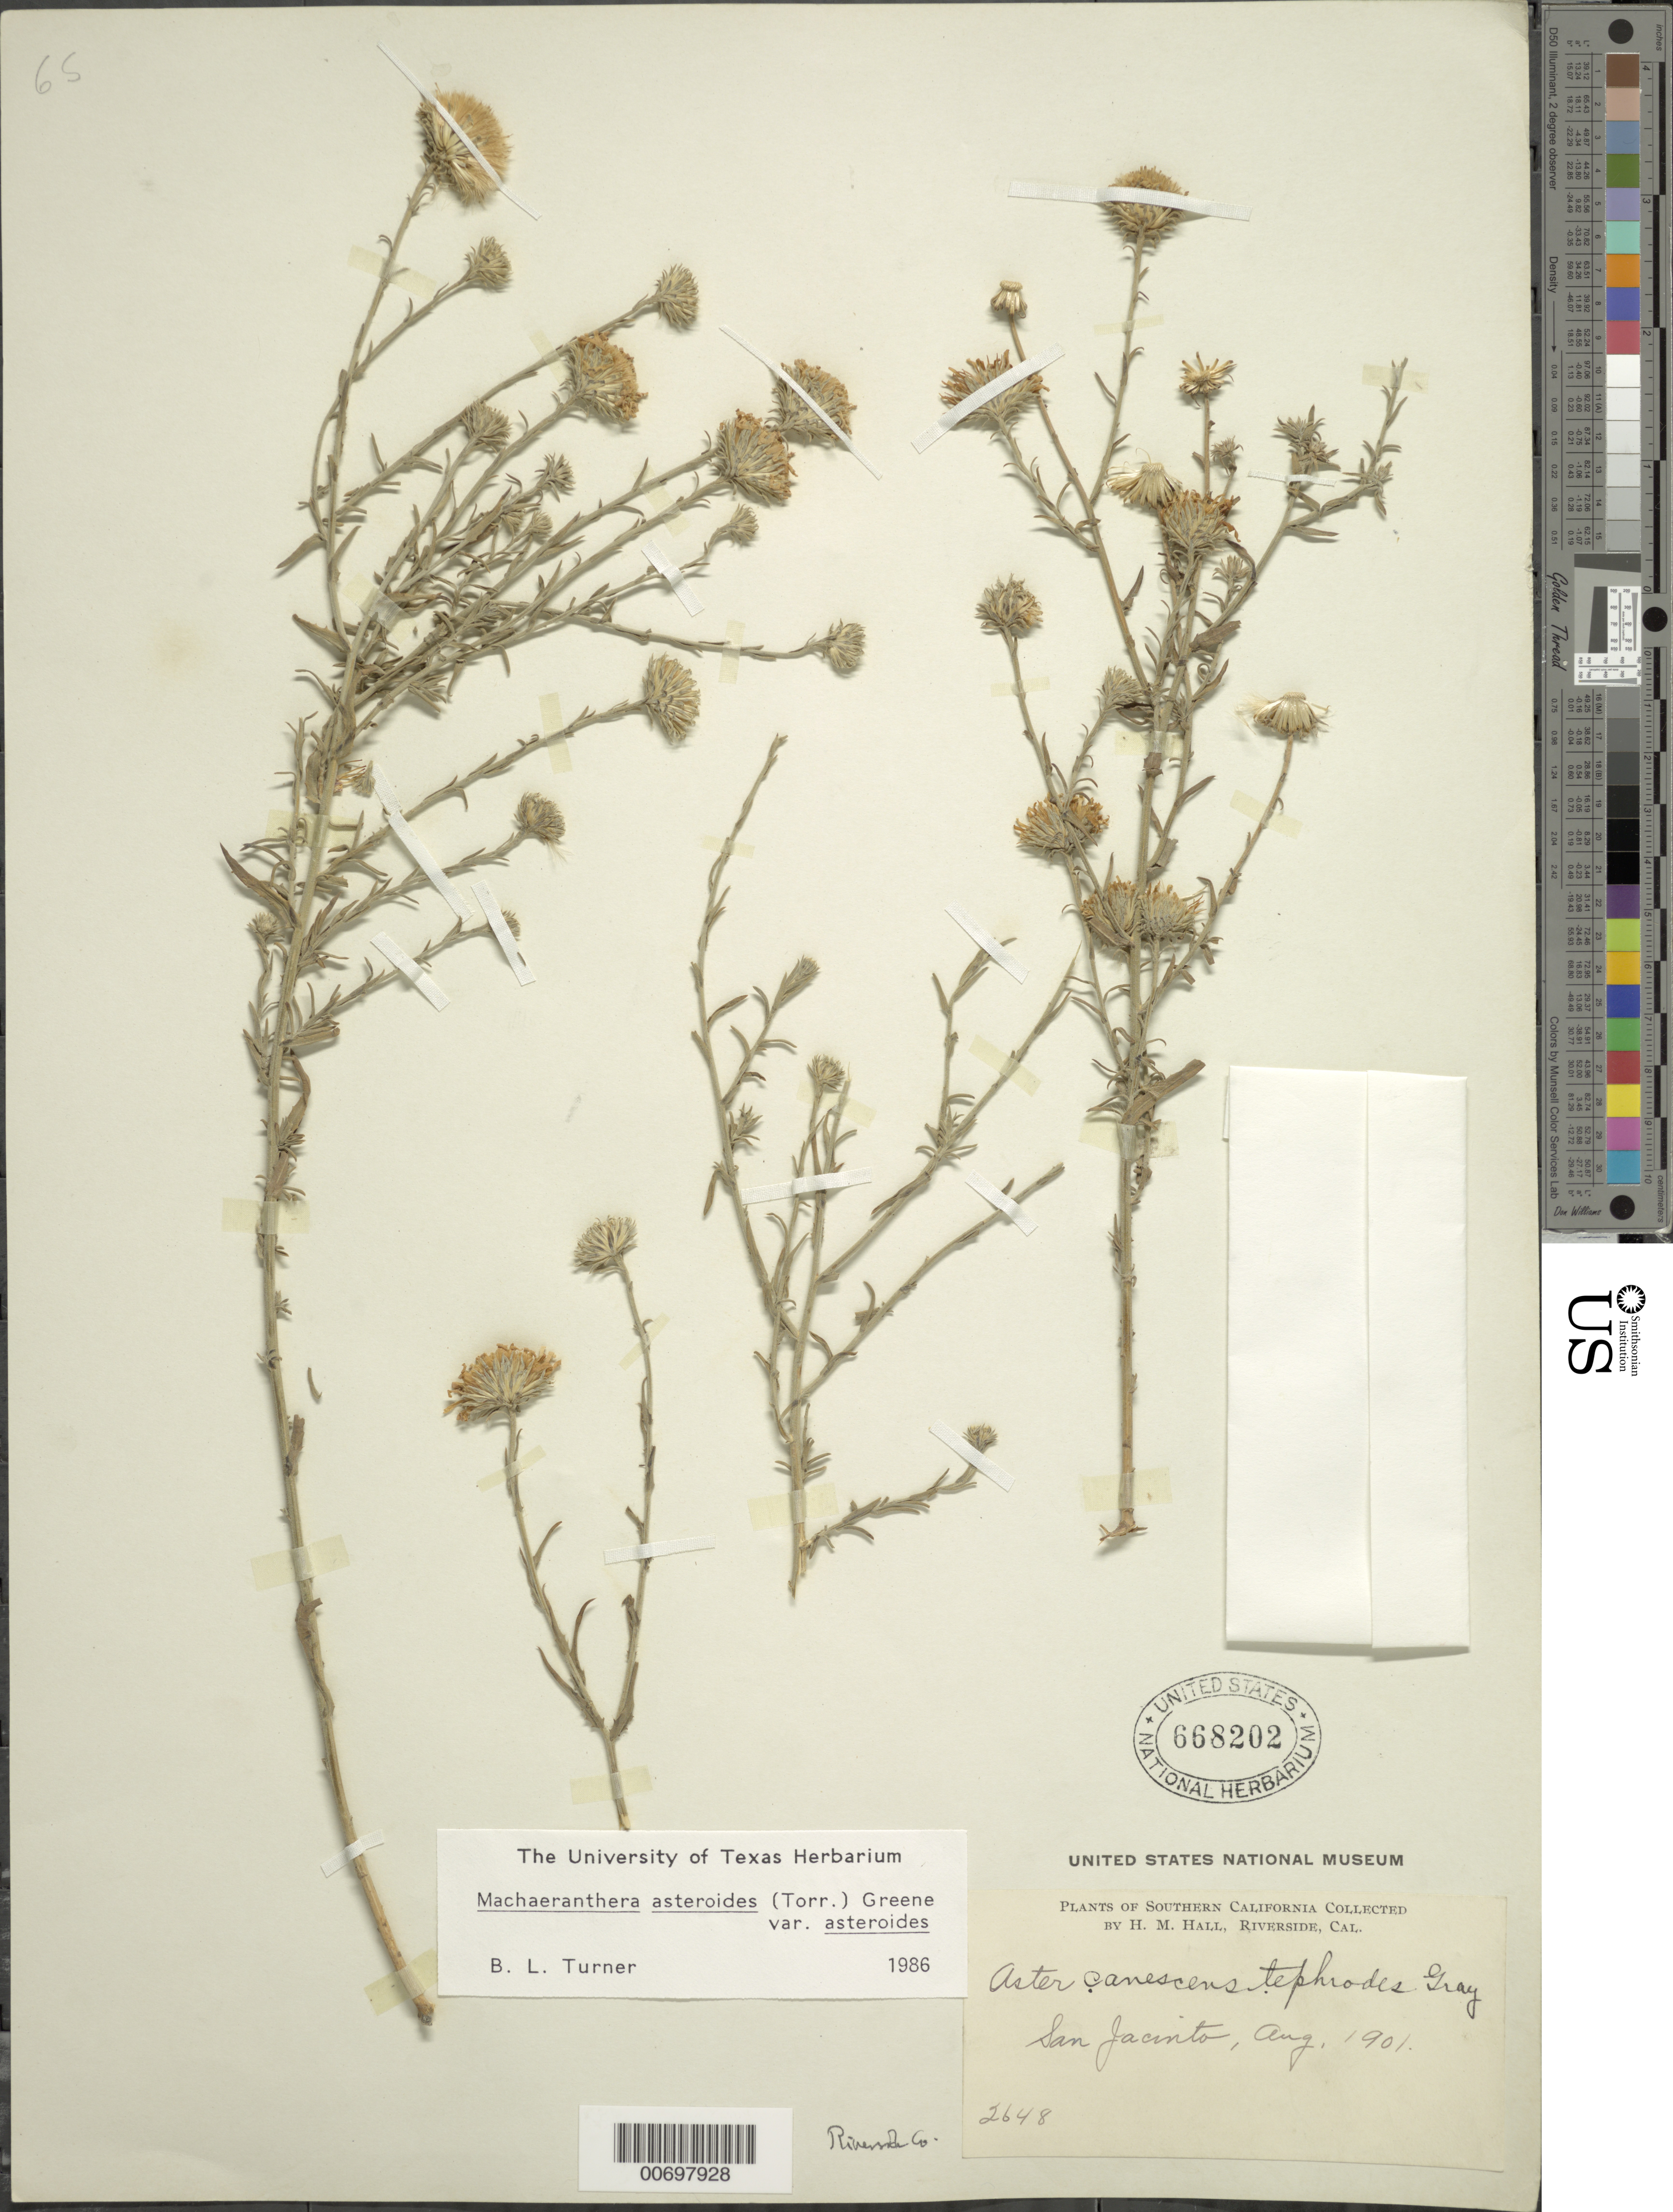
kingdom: Plantae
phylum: Tracheophyta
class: Magnoliopsida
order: Asterales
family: Asteraceae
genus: Machaeranthera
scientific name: Machaeranthera asteroides var. asteroides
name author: (Torr.) Greene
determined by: Turner, B. L.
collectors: H. M. Hall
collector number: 2648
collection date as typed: Aug 1901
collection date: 1901-08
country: United States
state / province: California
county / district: Riverside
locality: San Jacinto.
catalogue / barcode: US 668202